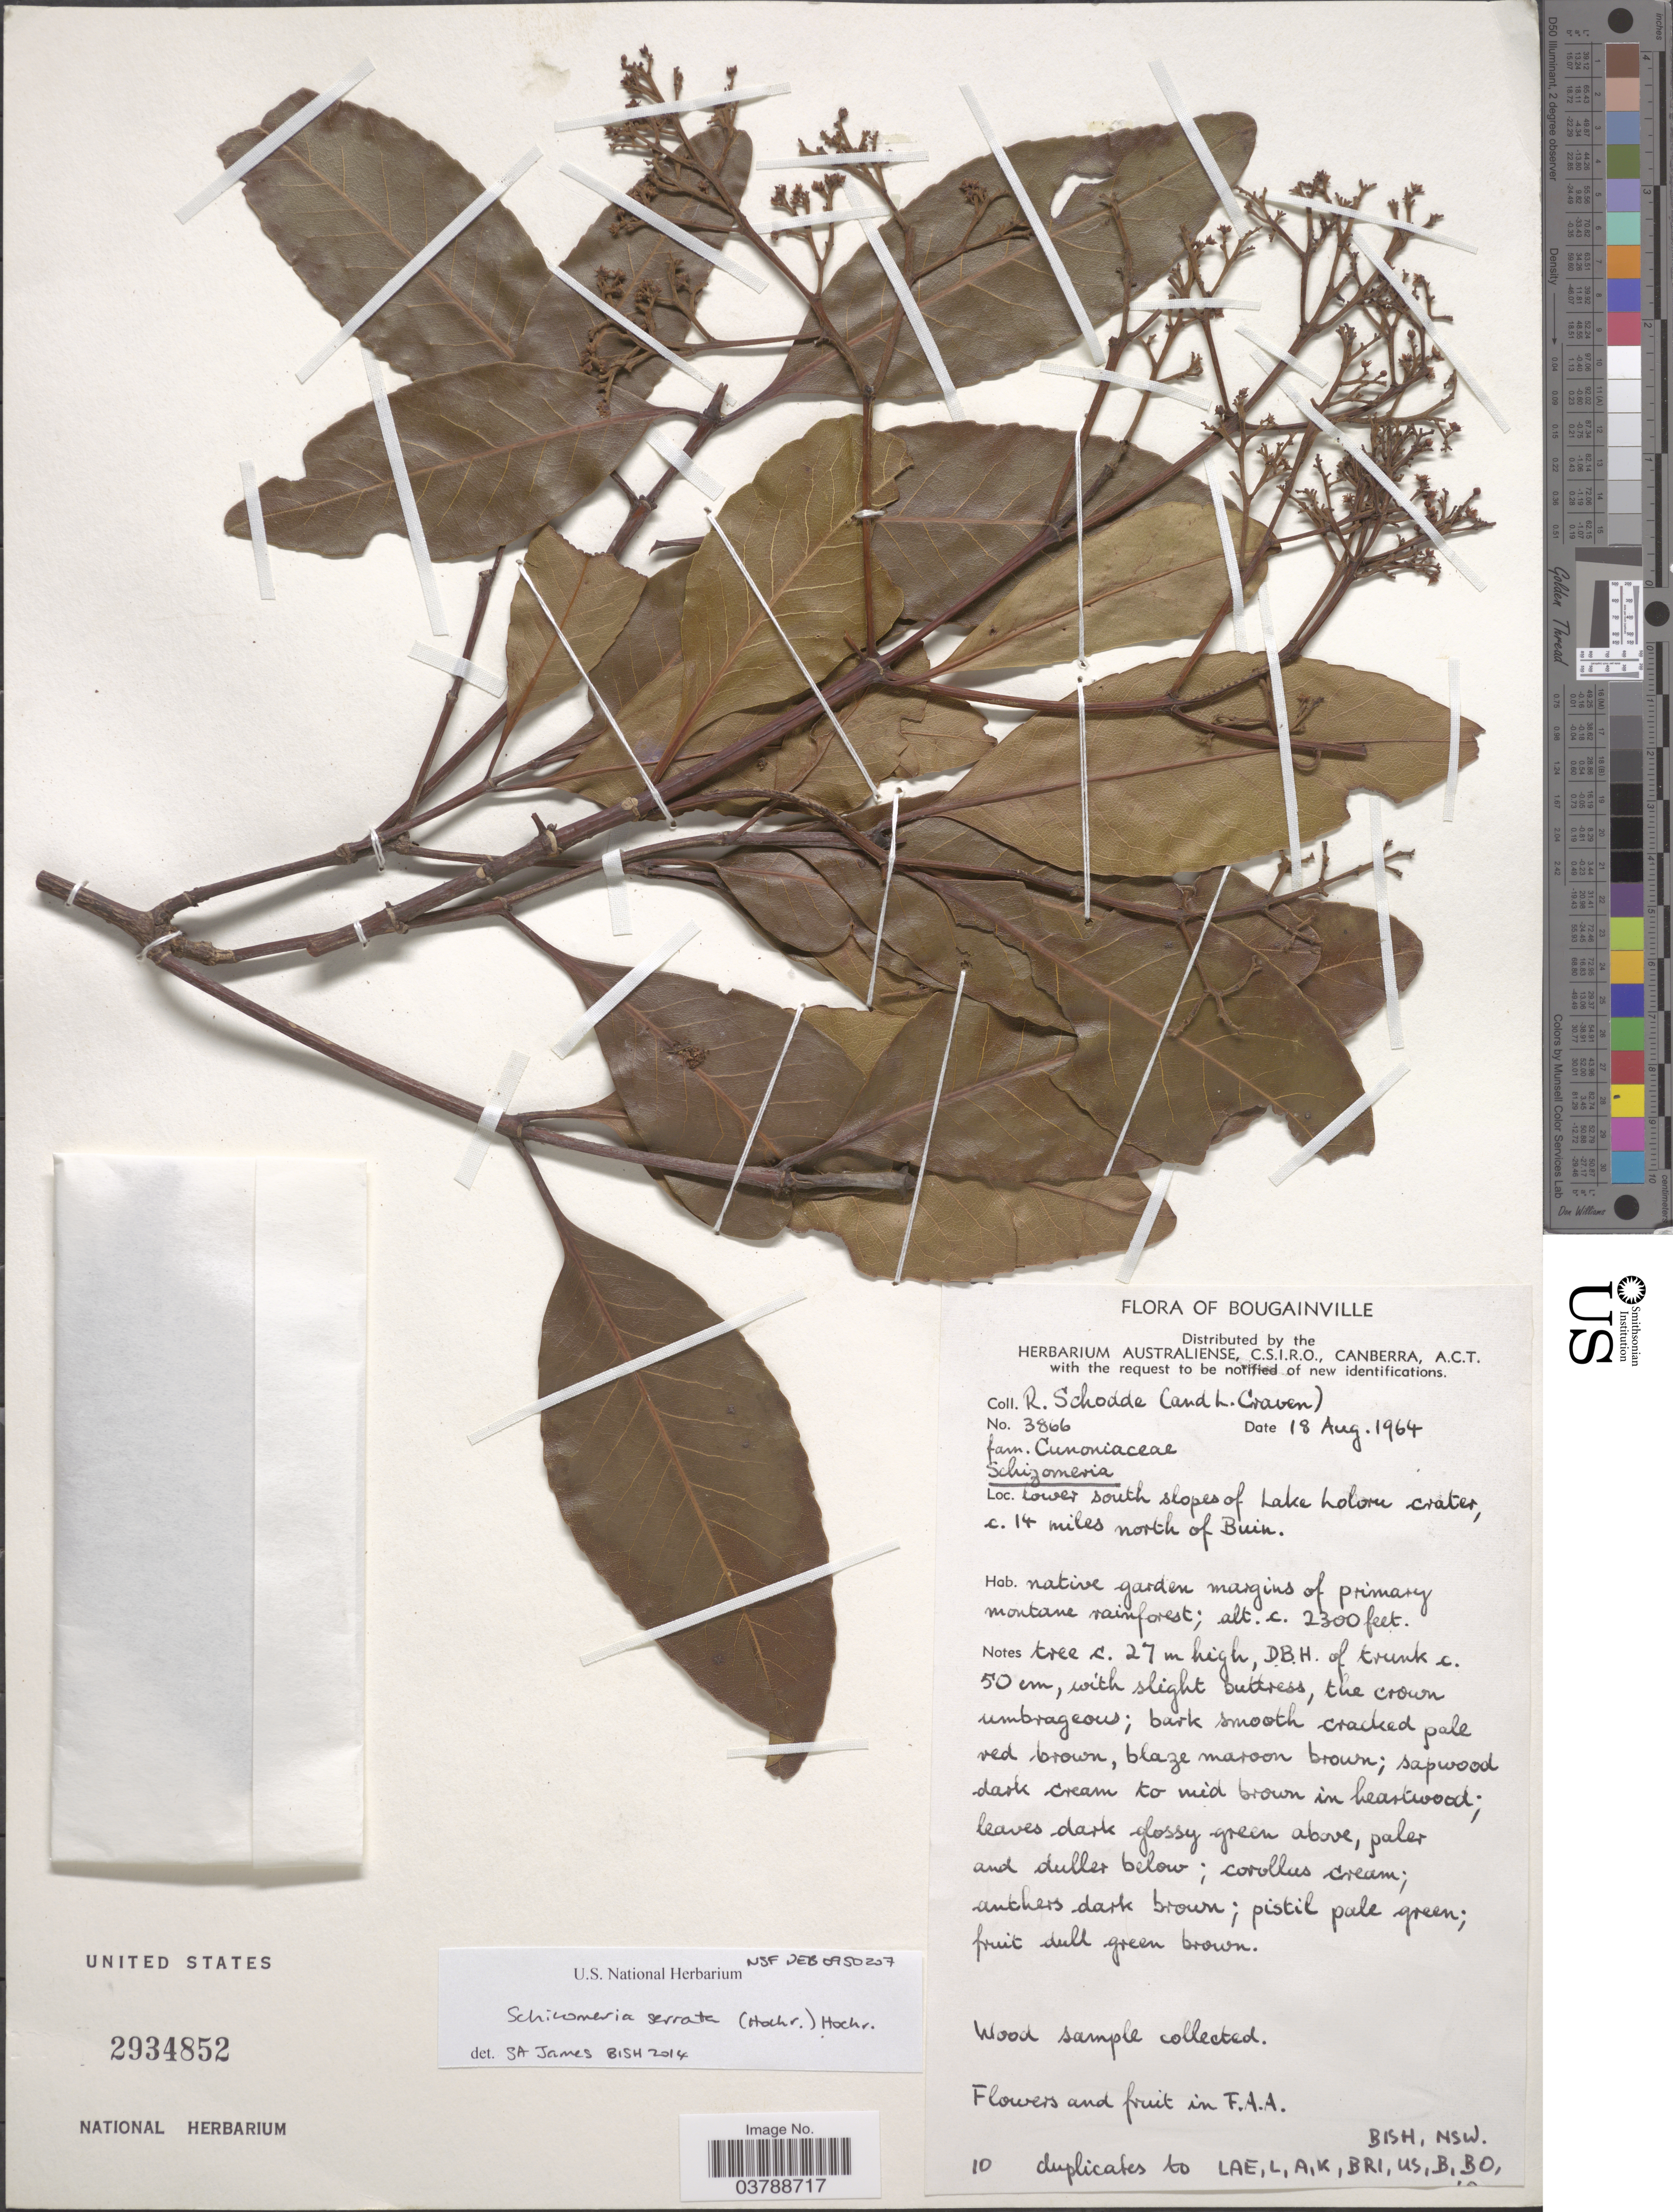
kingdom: Plantae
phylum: Tracheophyta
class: Magnoliopsida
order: Oxalidales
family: Cunoniaceae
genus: Schizomeria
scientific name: Schizomeria serrata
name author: (Hochr.) Hochr.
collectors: R. Schodde & L. A. Craven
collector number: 3866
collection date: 1964-08-18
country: Papua New Guinea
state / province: Bougainville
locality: Lower south slopes of Lake Loloru crater, c. 14 miles north of Buin.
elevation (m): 701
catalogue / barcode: US 2934852